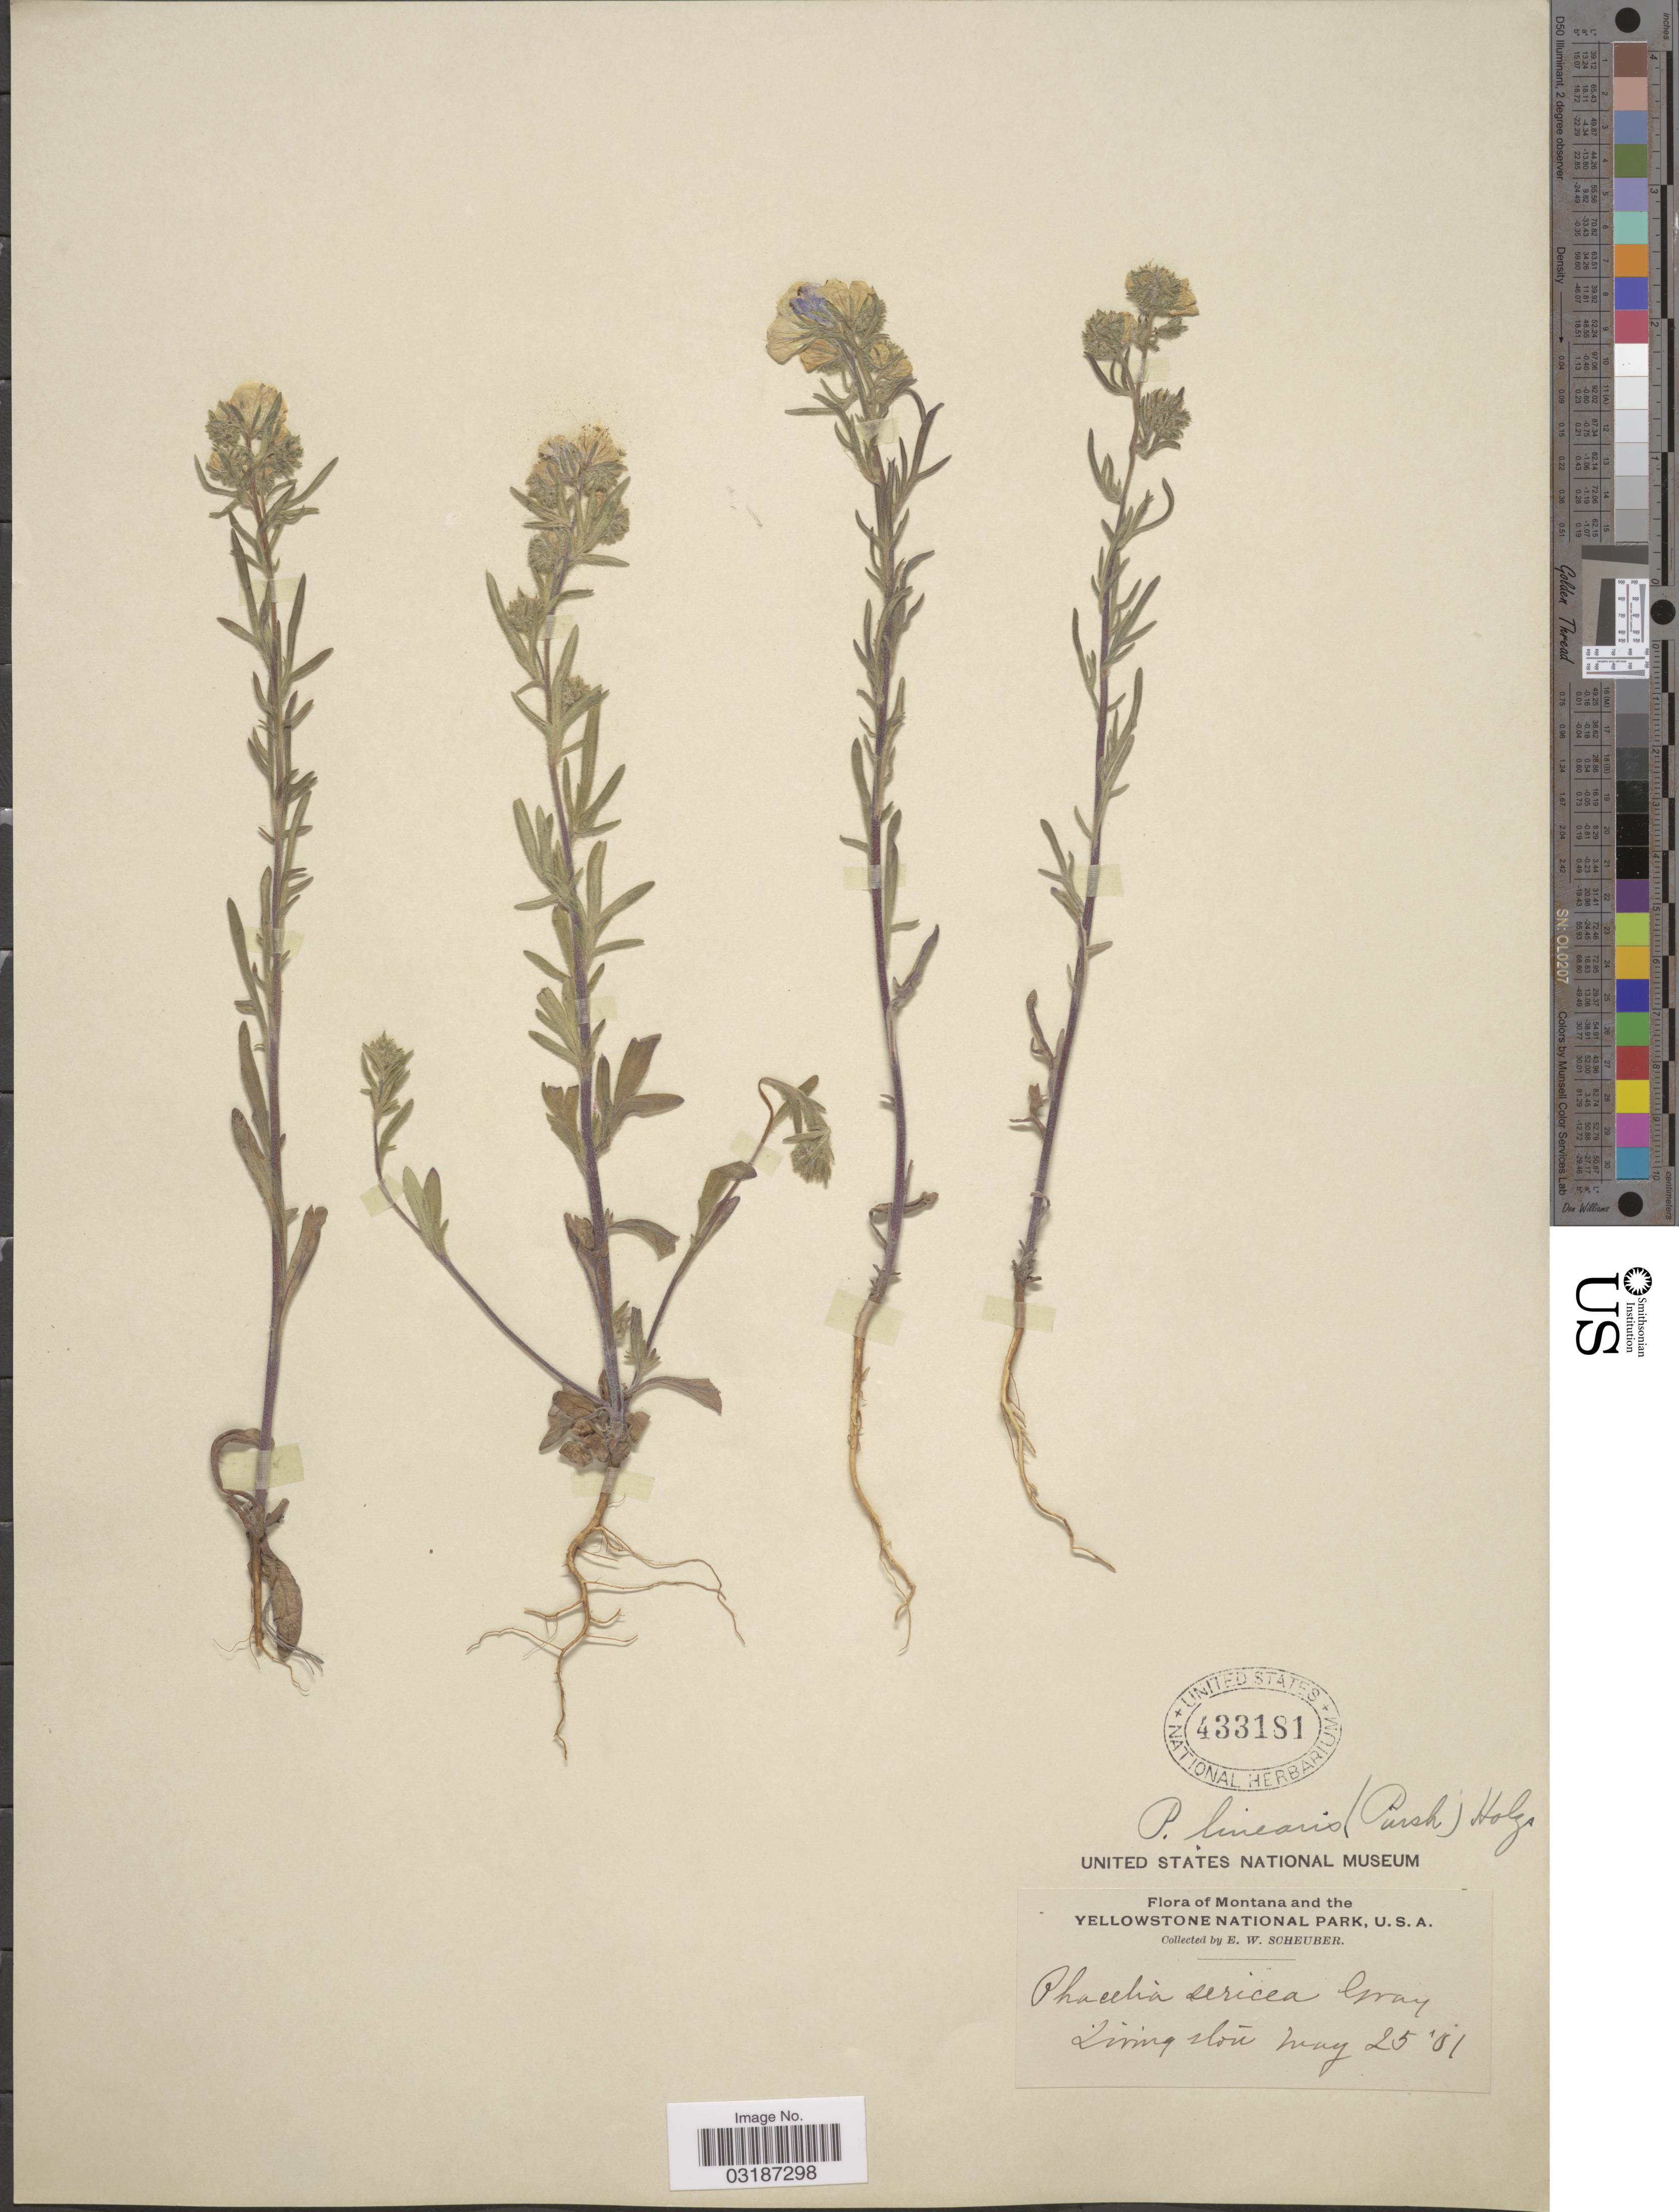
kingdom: Plantae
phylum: Tracheophyta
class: Magnoliopsida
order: Boraginales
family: Hydrophyllaceae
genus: Phacelia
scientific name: Phacelia linearis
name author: (Pursh) Holz.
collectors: E. Scheuber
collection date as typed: Transcribed d/m/y: 25/5/1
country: United States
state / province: Montana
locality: The Yellowstone National Park. Livingston.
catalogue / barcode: US 433181